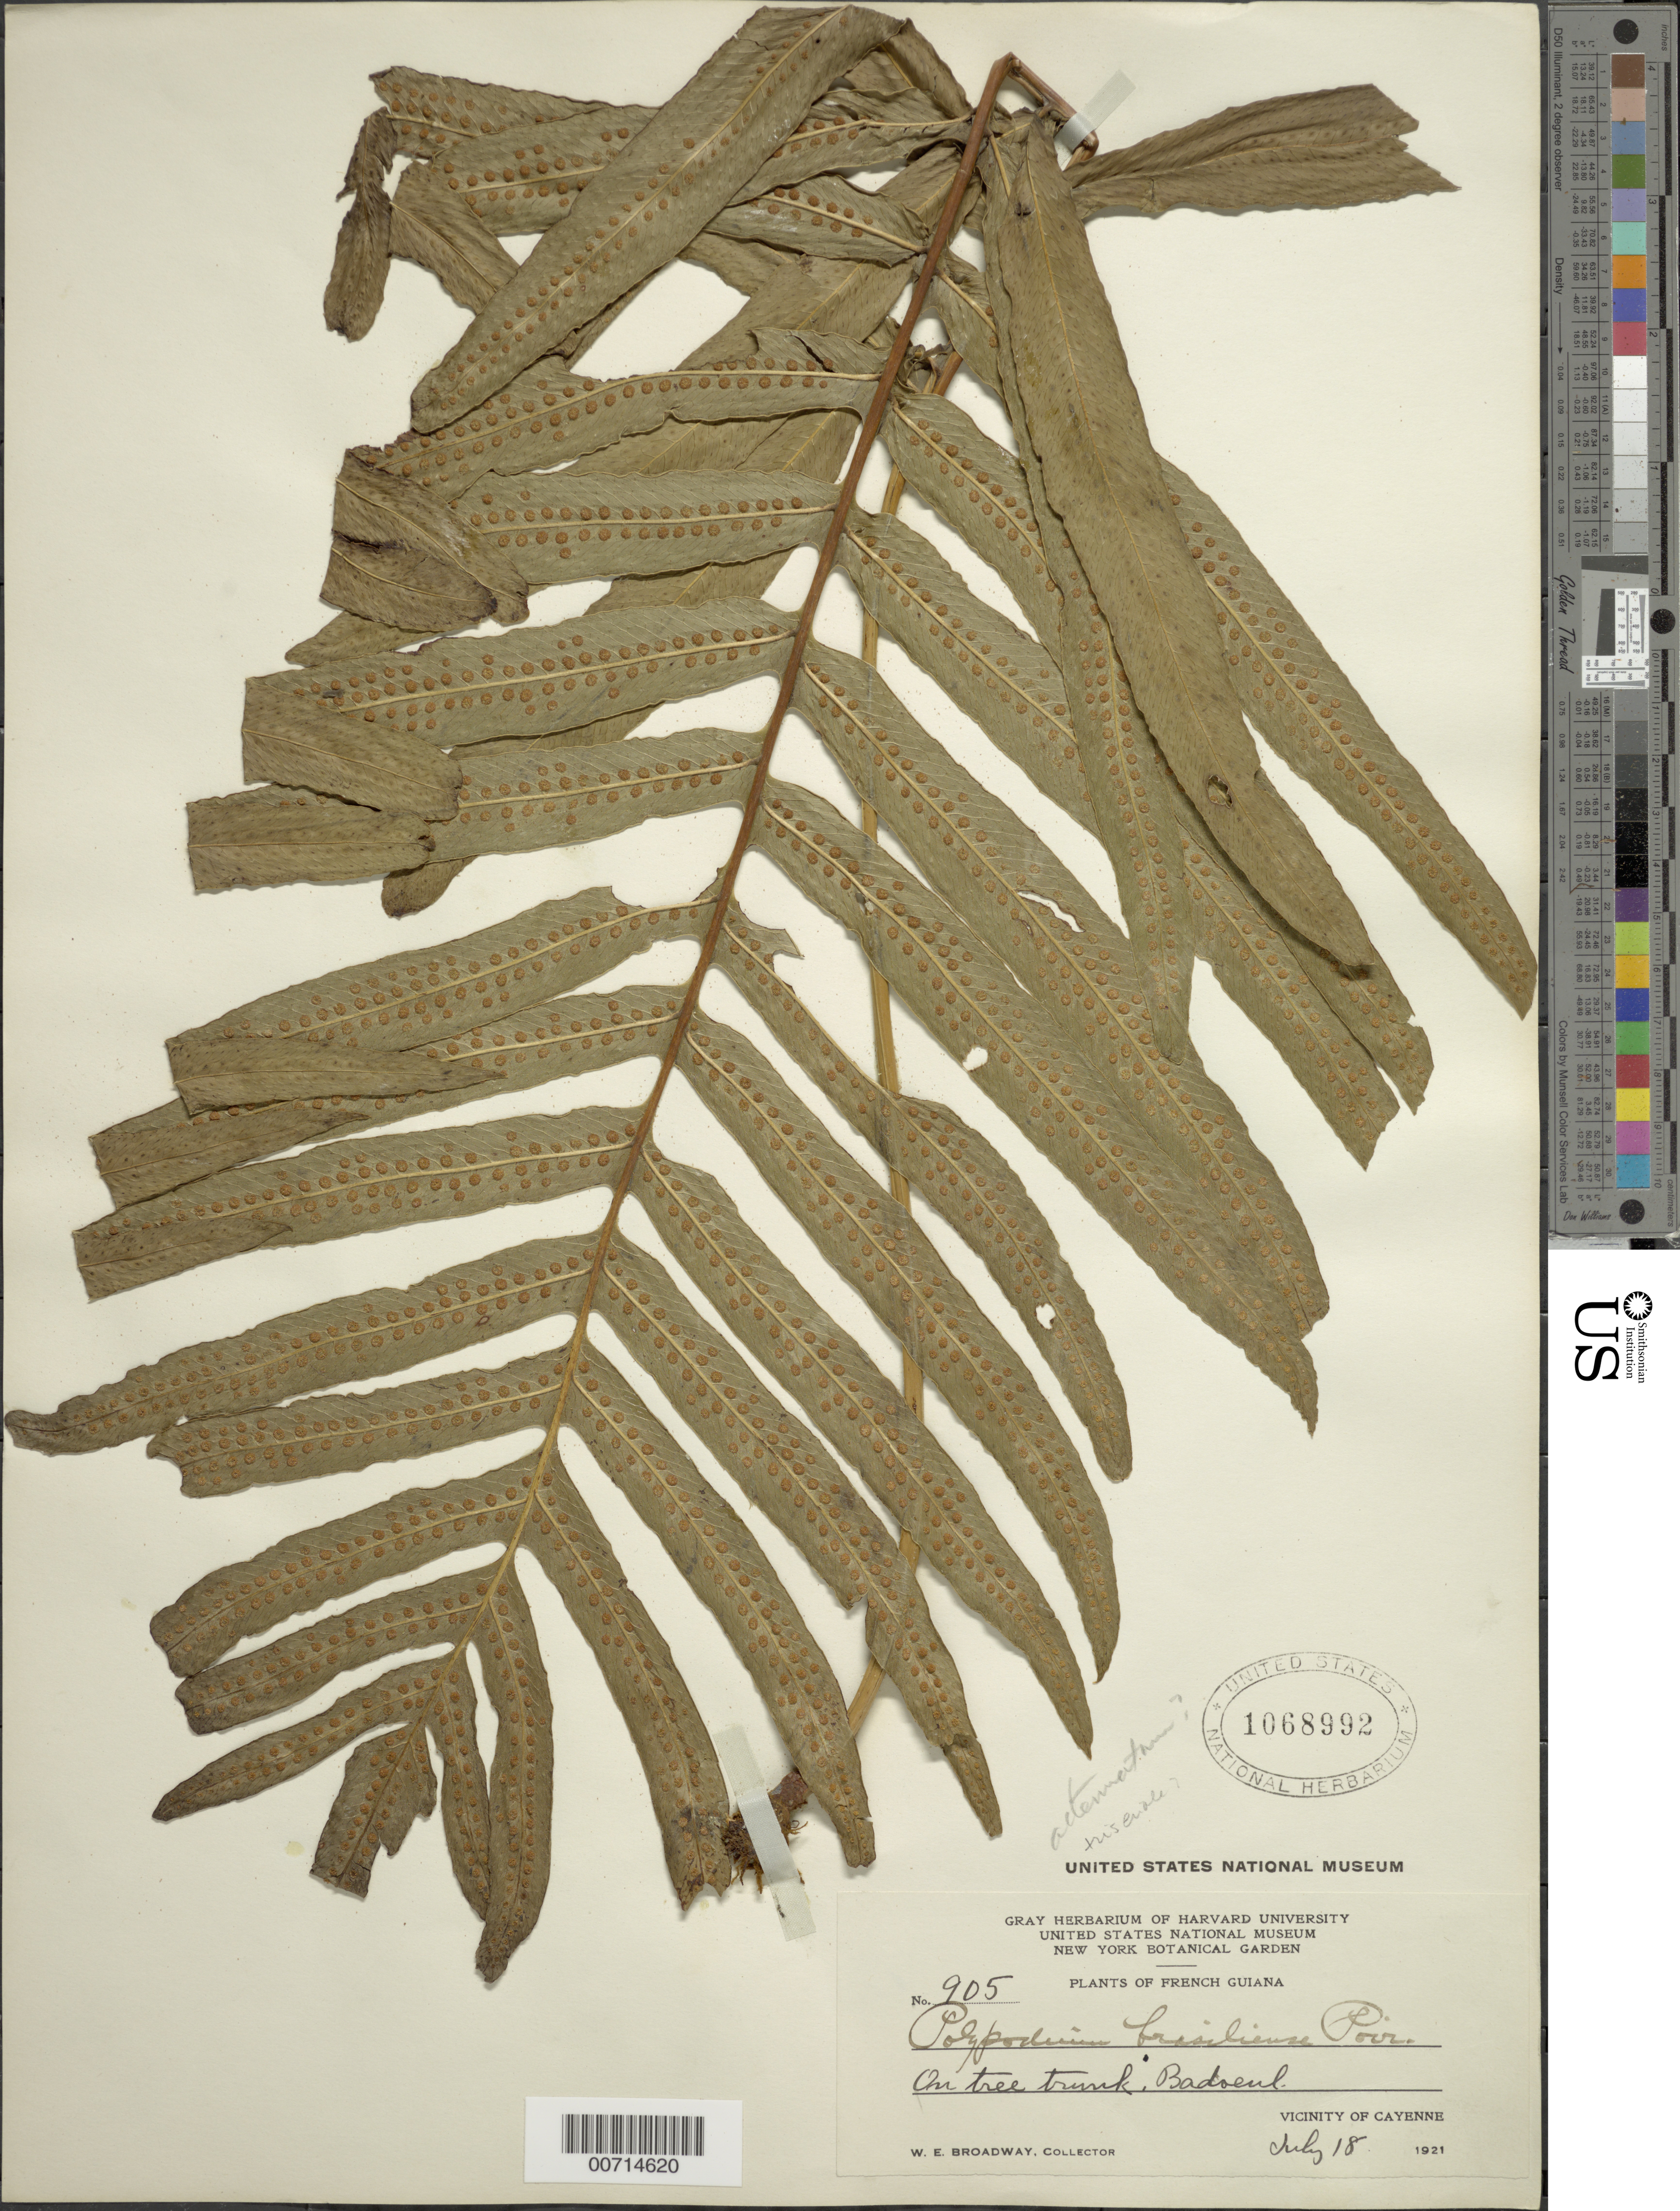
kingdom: Plantae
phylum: Tracheophyta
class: Polypodiopsida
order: Polypodiales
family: Polypodiaceae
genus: Serpocaulon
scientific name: Serpocaulon attenuatum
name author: (Humb. & Bonpl. ex Willd.) A.R. Sm.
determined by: Boudrie, M.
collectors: W. E. Broadway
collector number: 905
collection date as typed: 18-Jul-21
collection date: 1921-07-18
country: French Guiana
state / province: Cayenne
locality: Cayenne, vic., Badoeul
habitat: On tree trunk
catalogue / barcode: US 1068992